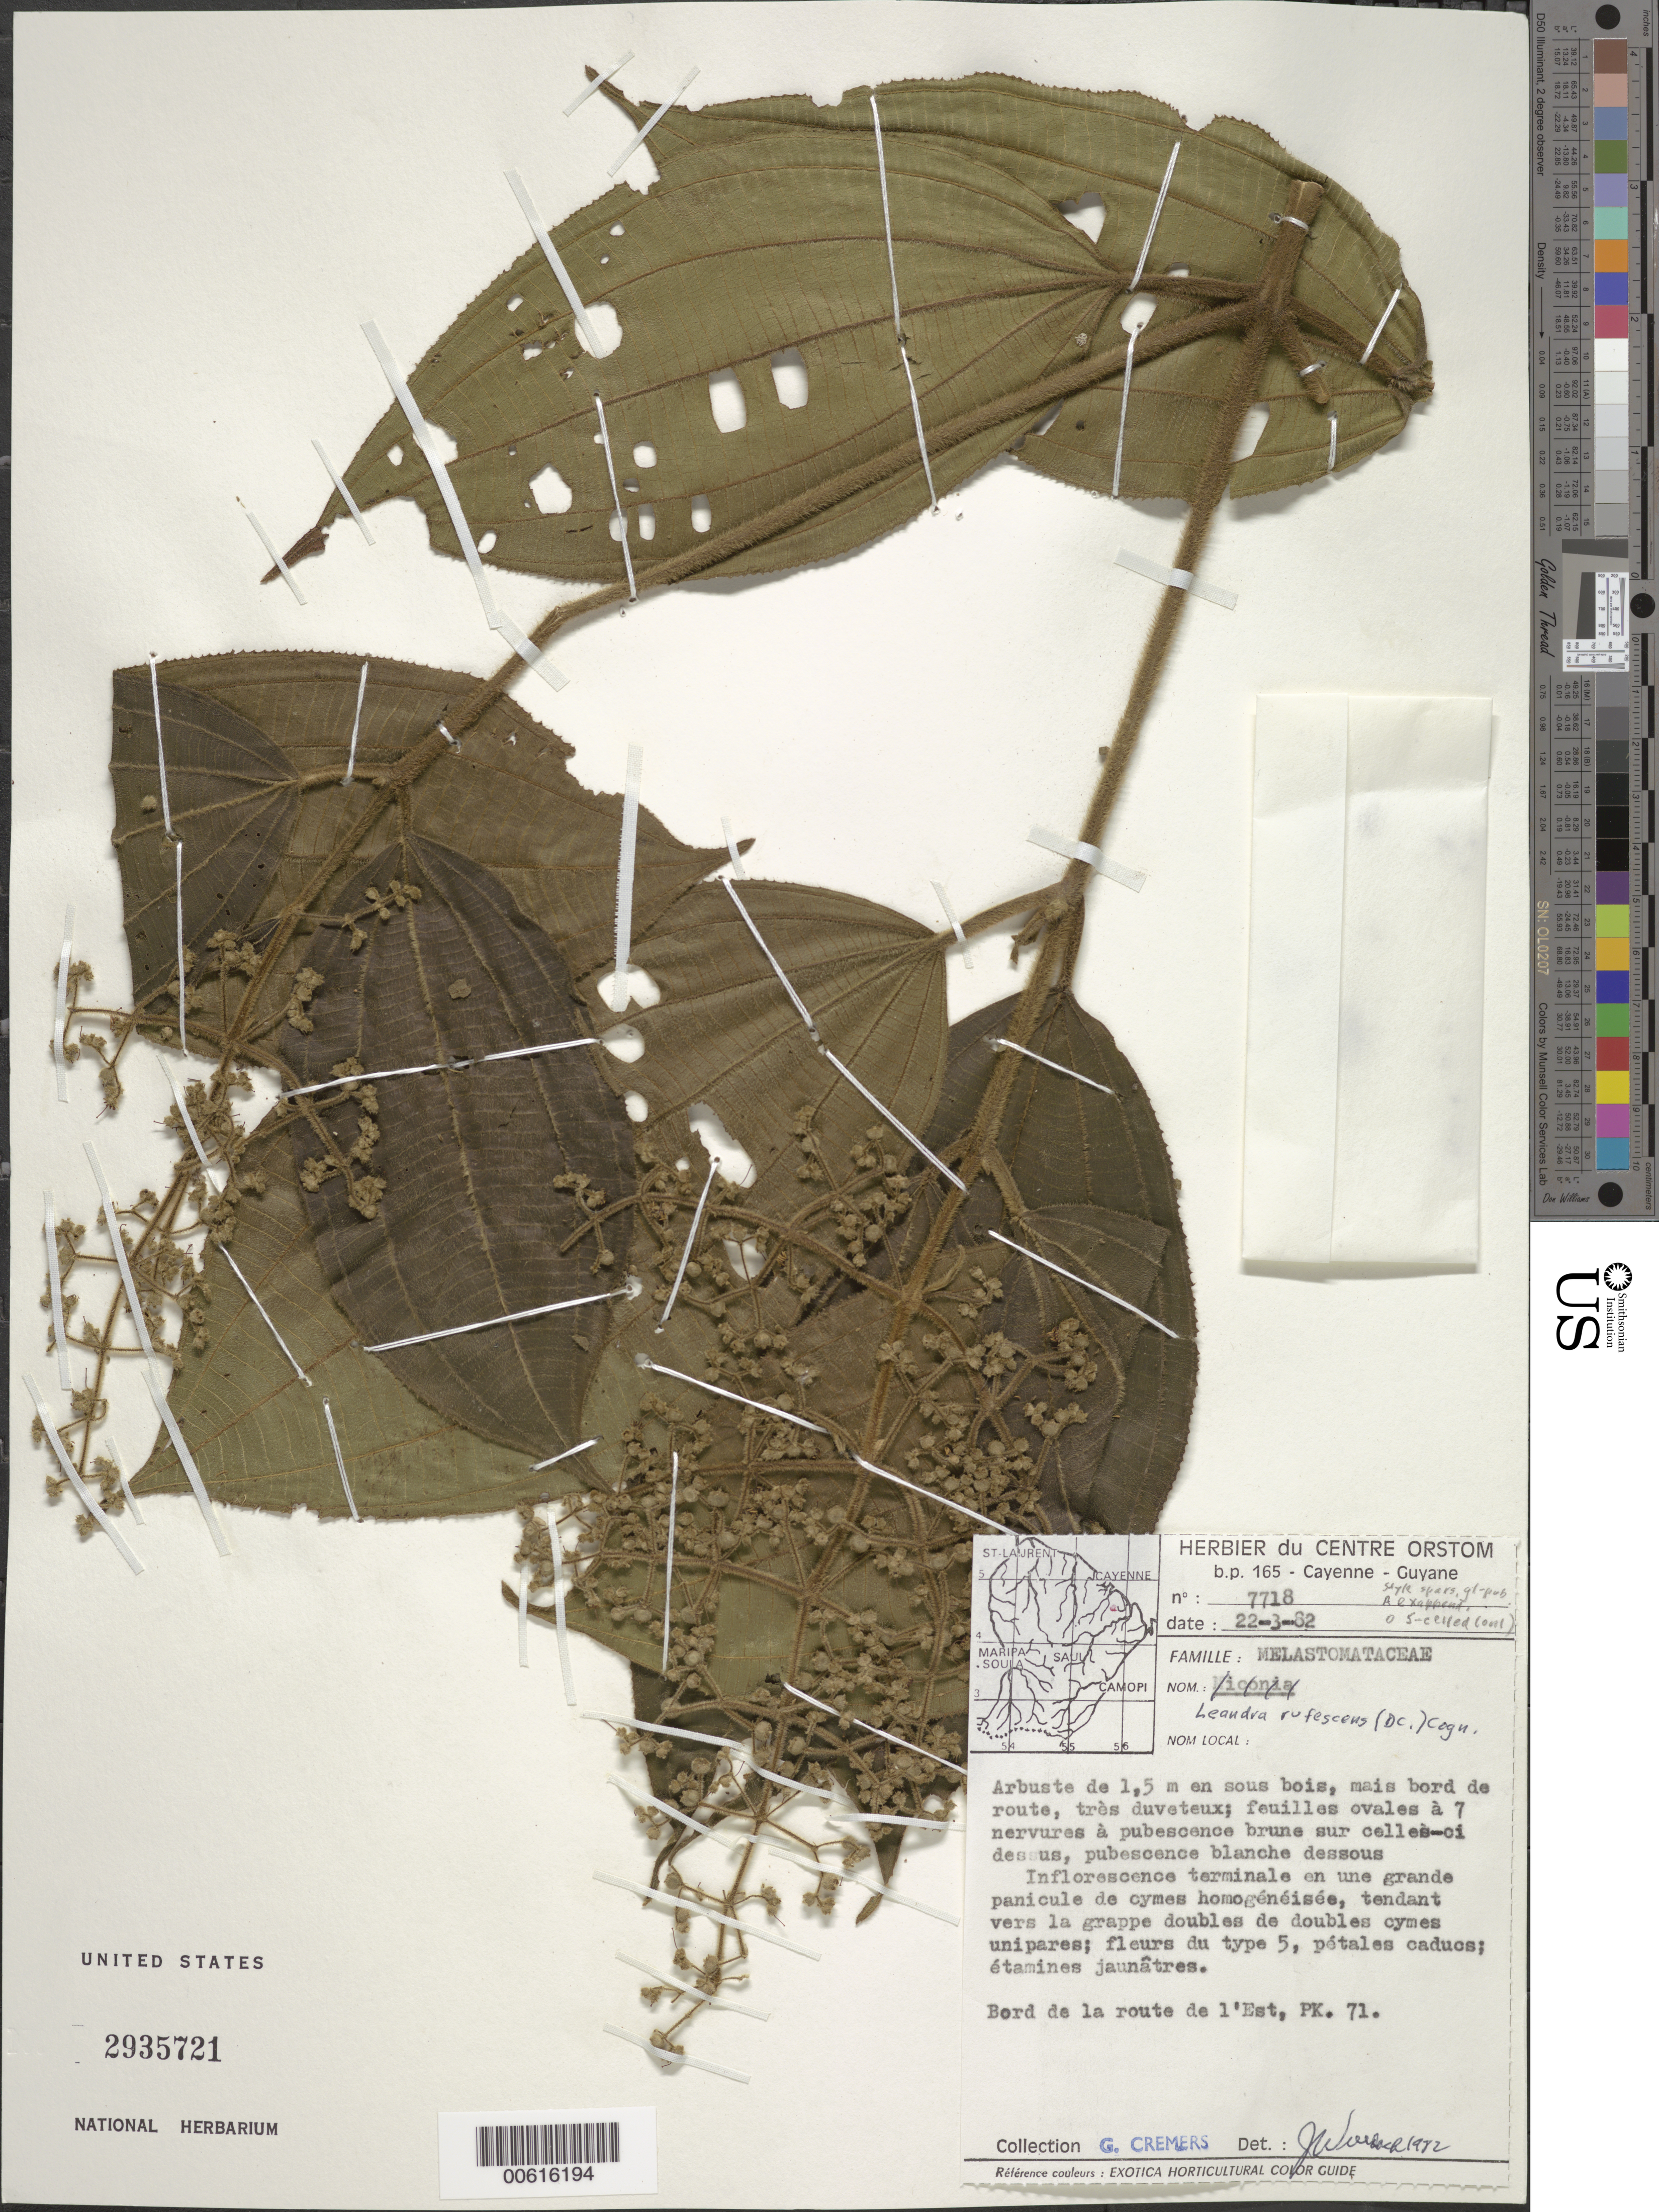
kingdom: Plantae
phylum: Tracheophyta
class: Magnoliopsida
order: Myrtales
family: Melastomataceae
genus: Leandra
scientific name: Leandra rufescens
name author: (DC.) Cogn.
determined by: Wurdack, John J., (US), US (UNITED STATES)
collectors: G. Cremers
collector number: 7718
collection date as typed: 22-Mar-82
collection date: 1982-03-22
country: French Guiana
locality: Route de l'Est, pk 71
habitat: Sous bois, mais bord de la route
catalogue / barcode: US 2935721